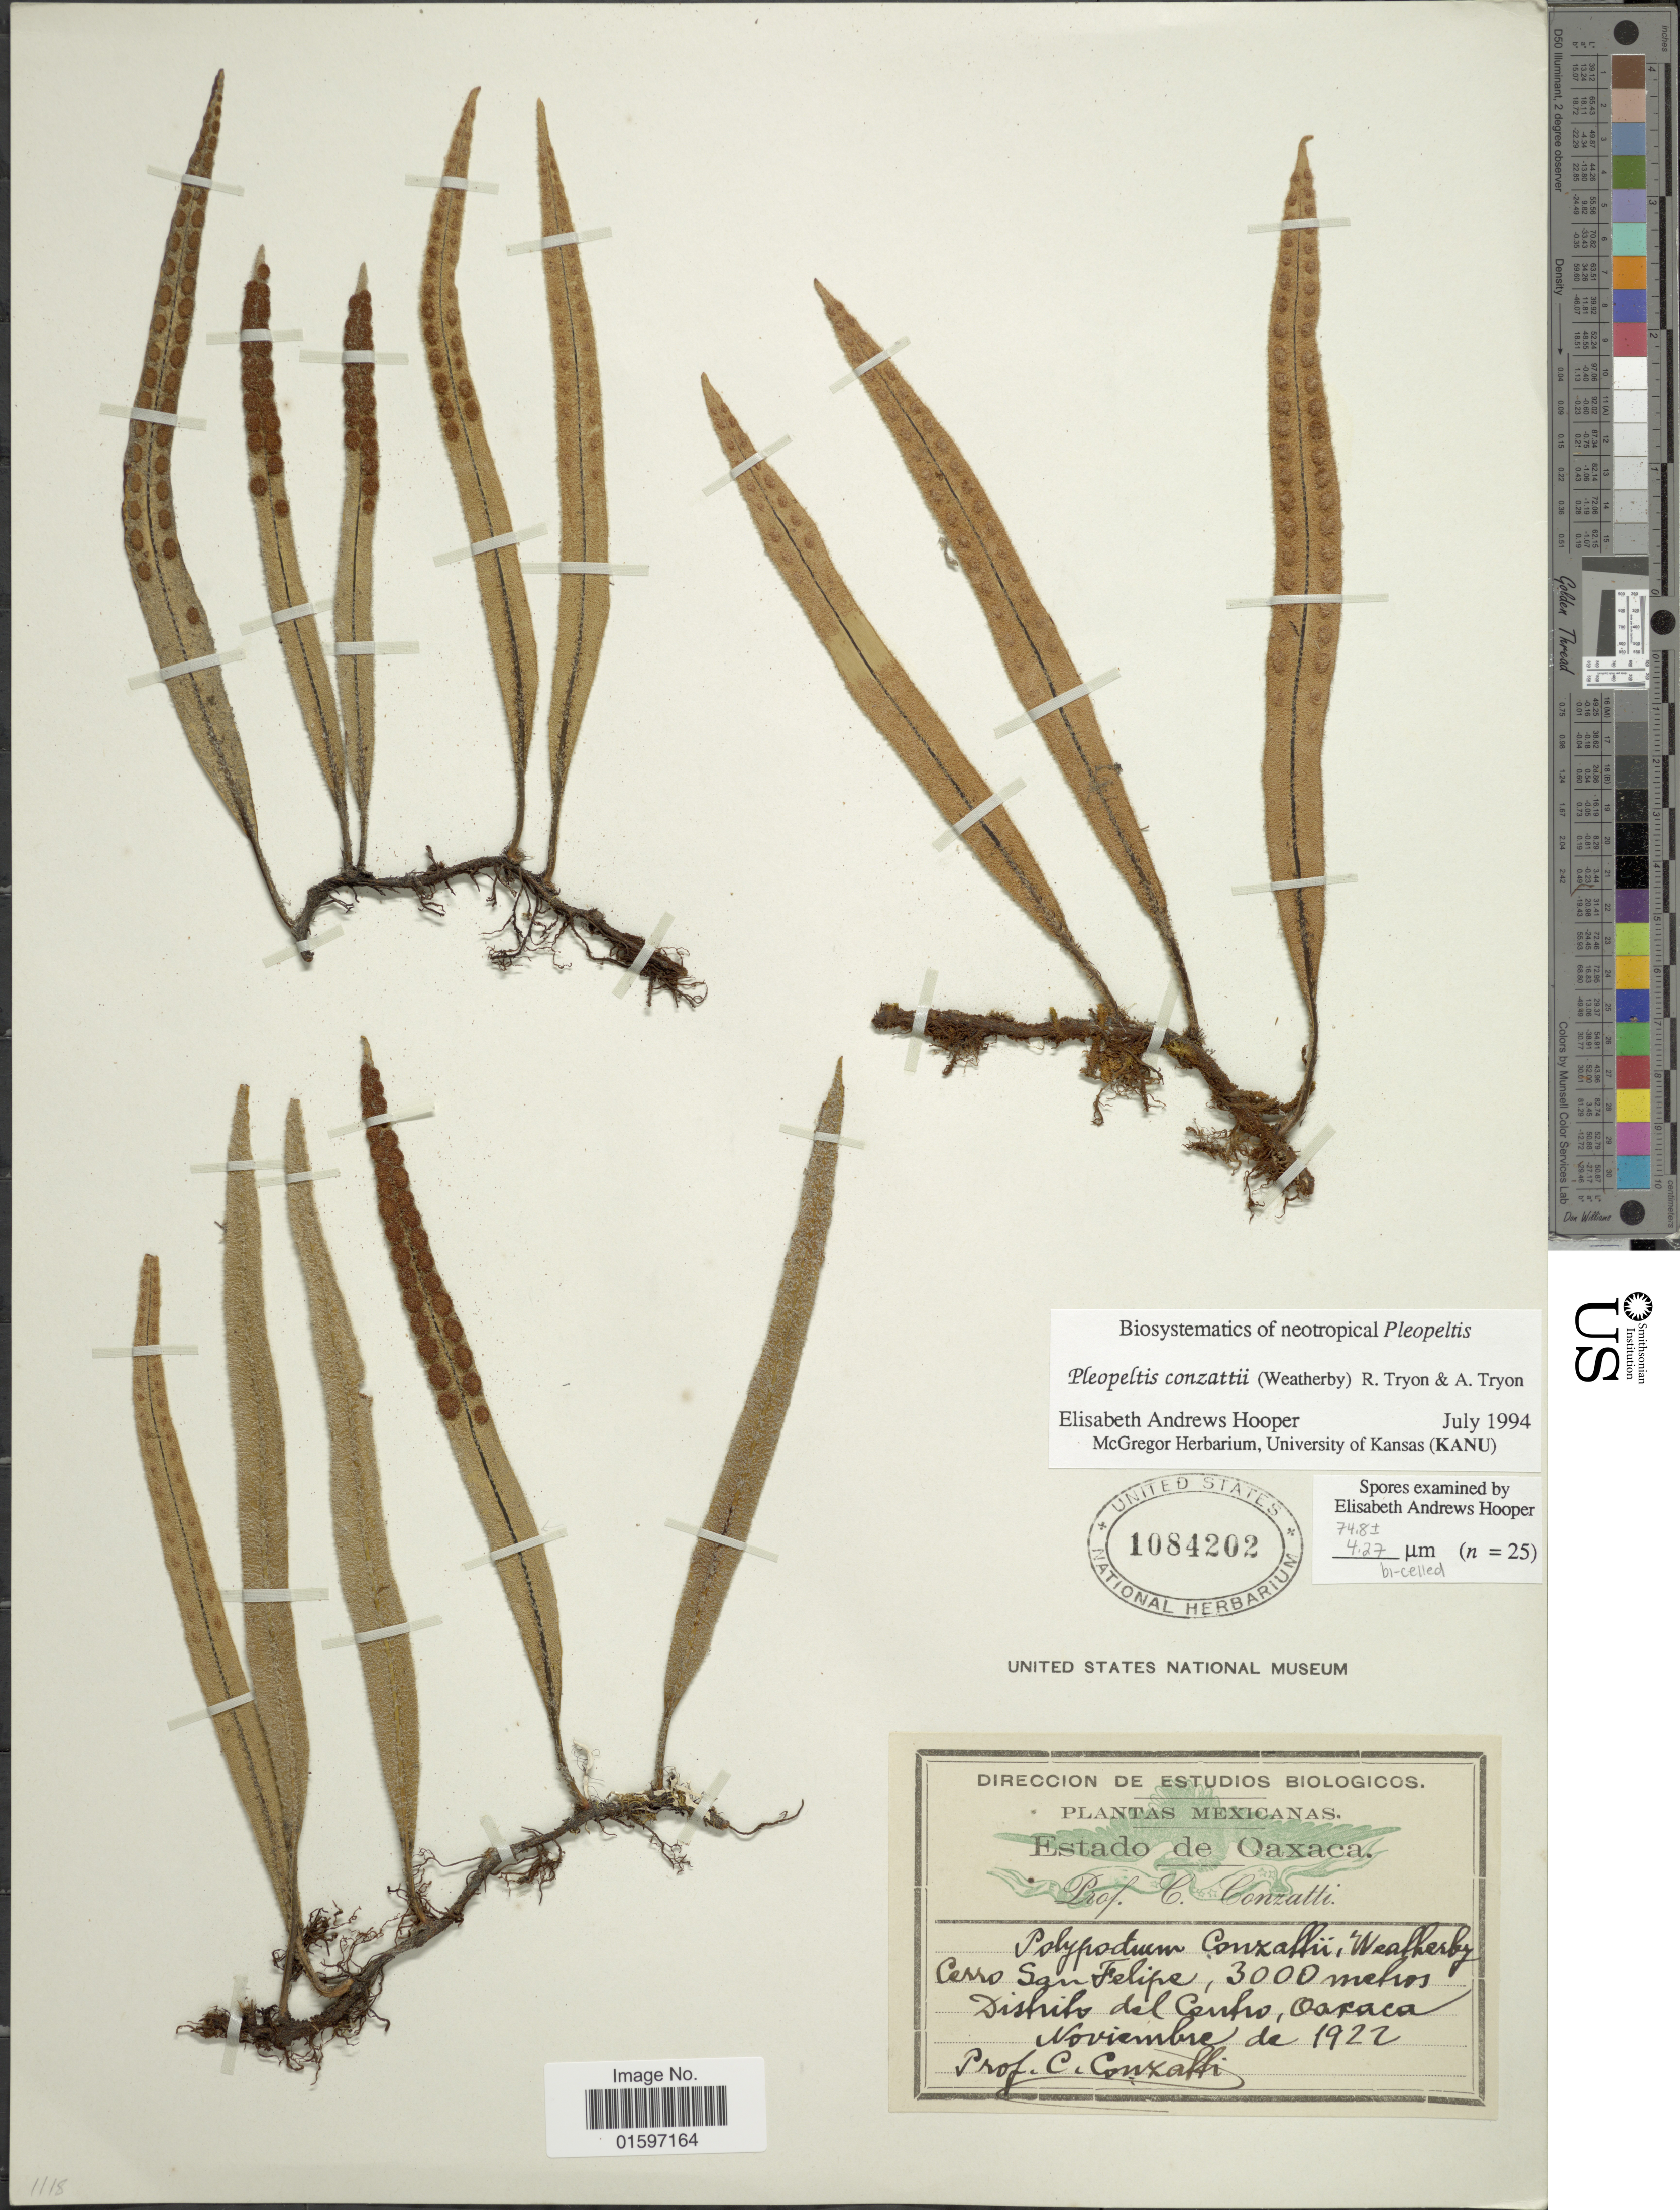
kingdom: Plantae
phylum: Tracheophyta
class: Polypodiopsida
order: Polypodiales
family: Polypodiaceae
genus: Pleopeltis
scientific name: Pleopeltis conzattii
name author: (Weath.) R.M. Tryon & A.F. Tryon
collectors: C. Conzatti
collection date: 1922-11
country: Mexico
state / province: Oaxaca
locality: Cerro San Felipe, Distrito del Canto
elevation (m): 3000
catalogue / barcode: US 1084202